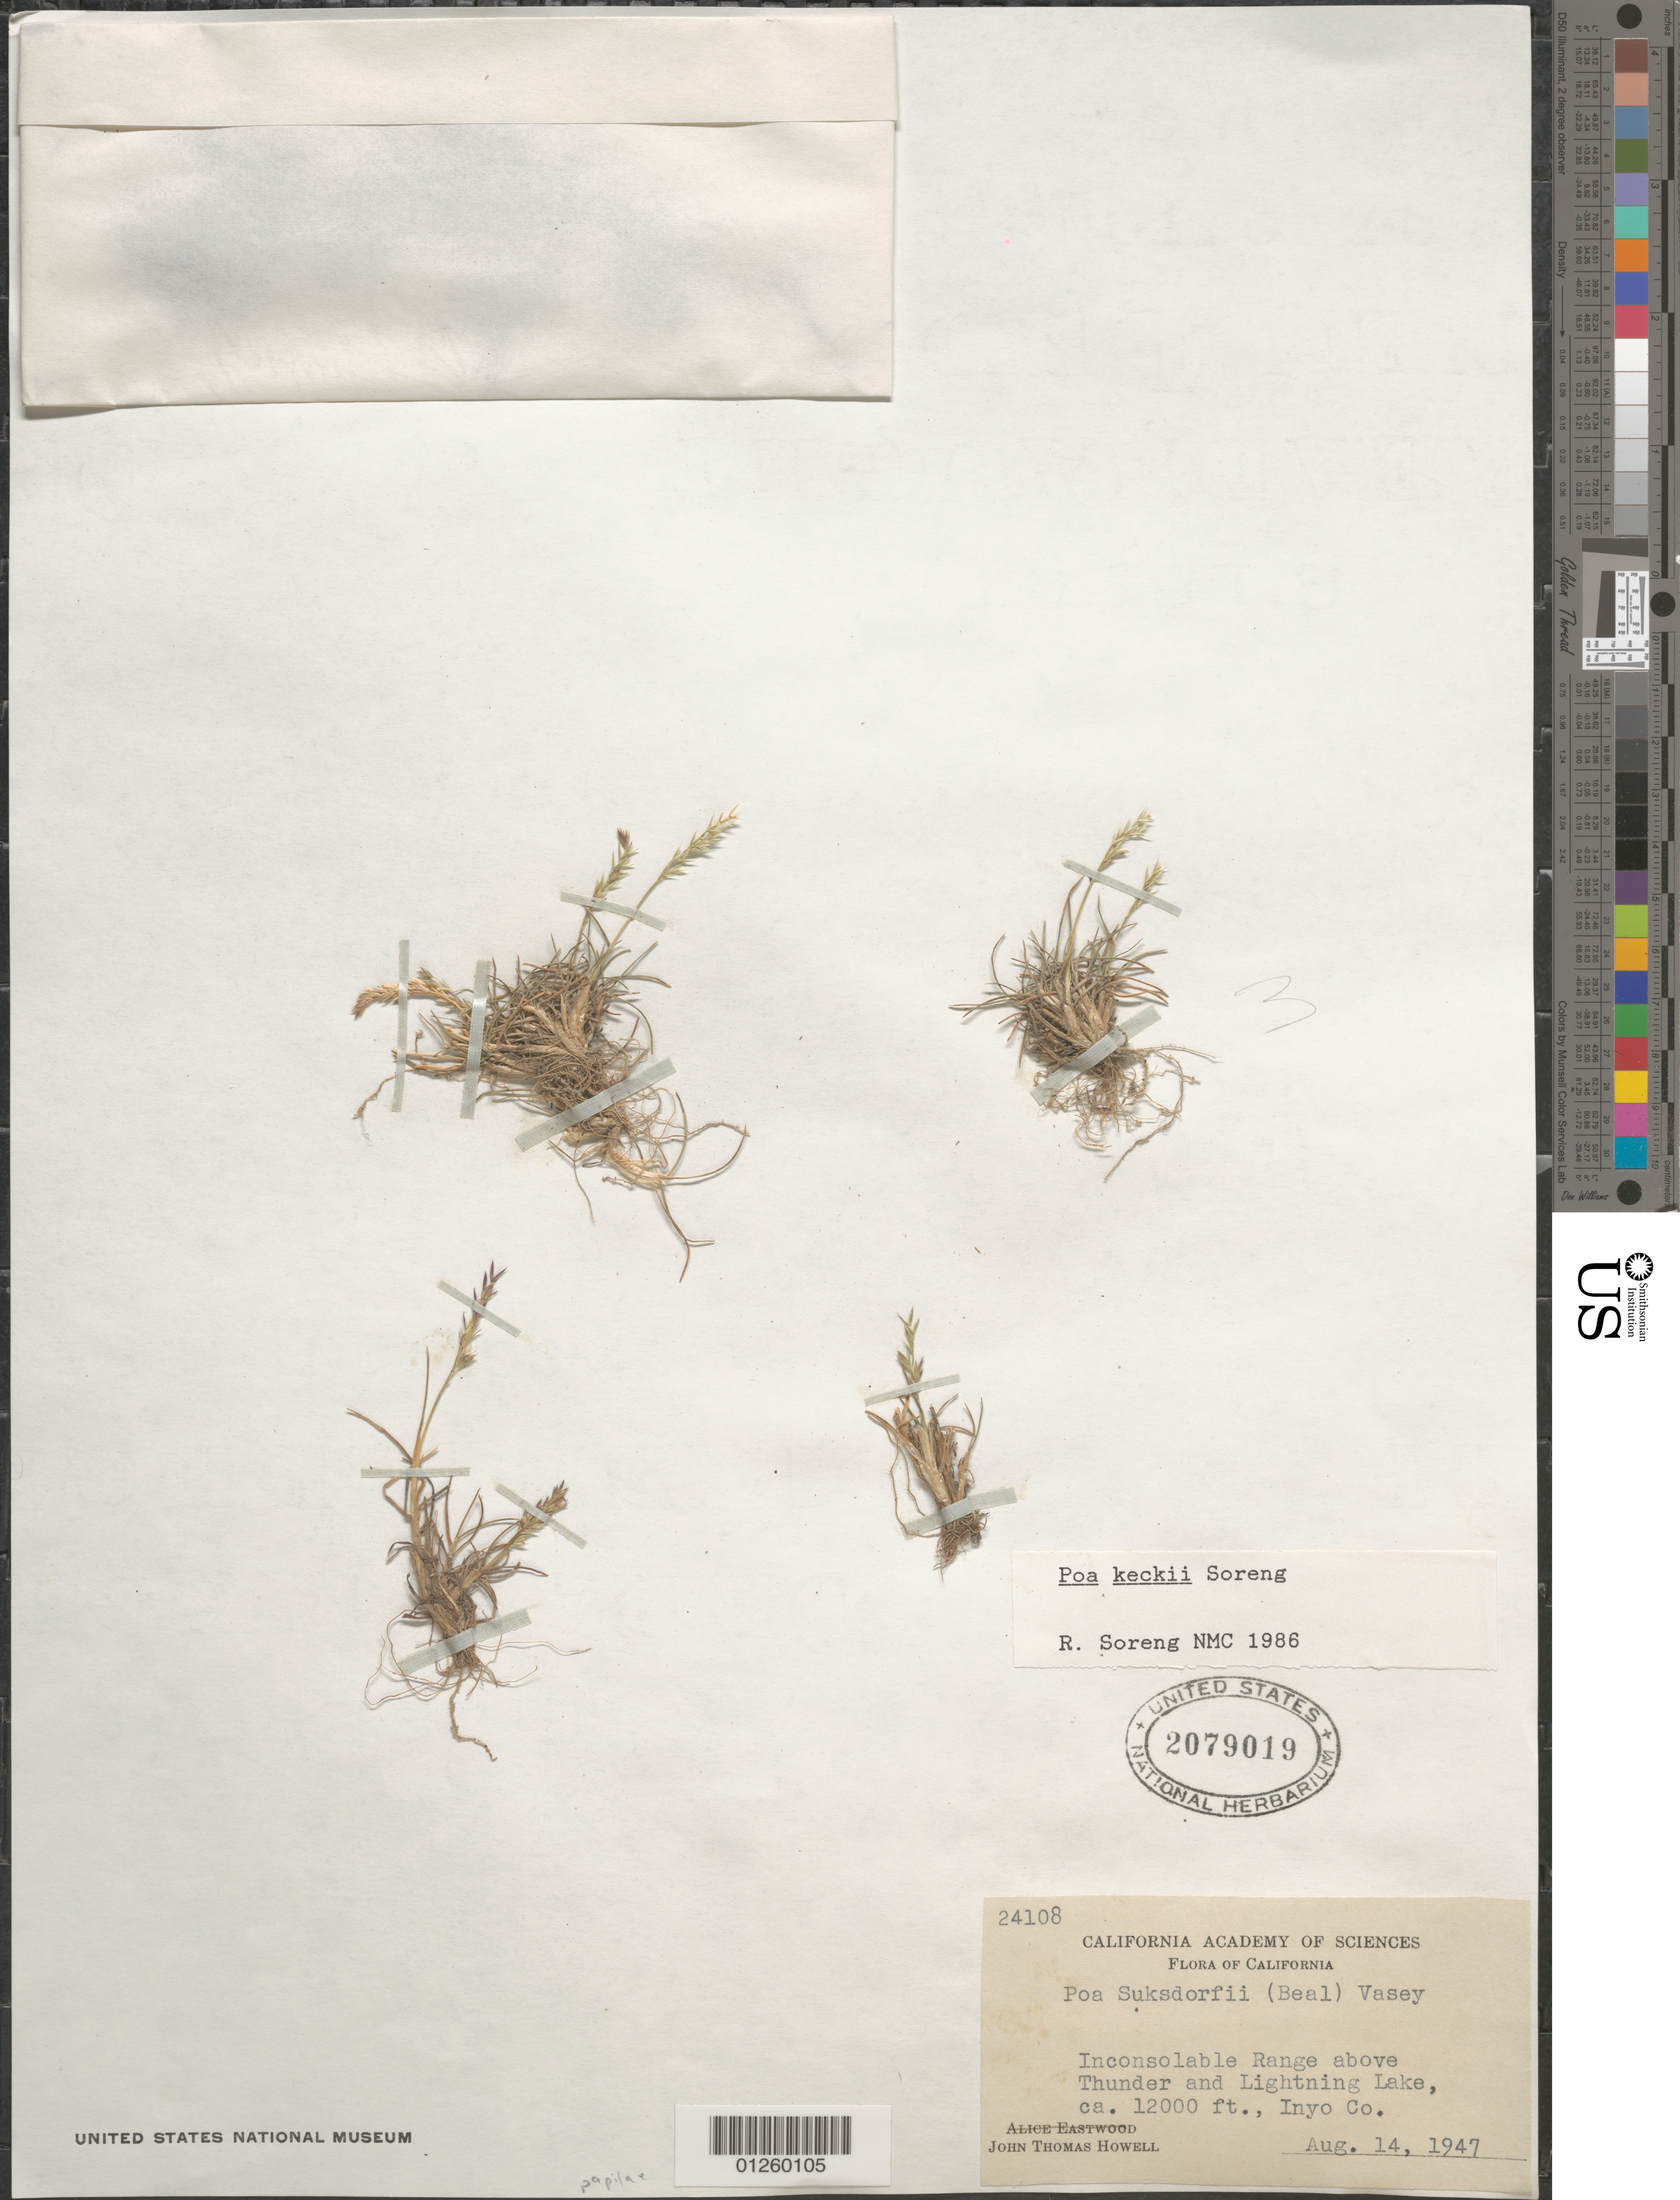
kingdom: Plantae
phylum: Tracheophyta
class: Liliopsida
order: Poales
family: Poaceae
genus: Poa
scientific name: Poa keckii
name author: Soreng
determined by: Soreng, Robert J., Research Associate (BOT), Smithsonian Institution - National Museum of Natural History (UNITED STATES)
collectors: J. T. Howell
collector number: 24108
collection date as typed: Aug. 14, 1947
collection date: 1947-08-14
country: United States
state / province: California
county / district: Inyo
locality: Inconsolable Range above Thunder and Lightning Lake.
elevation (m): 3658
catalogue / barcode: US 2079019